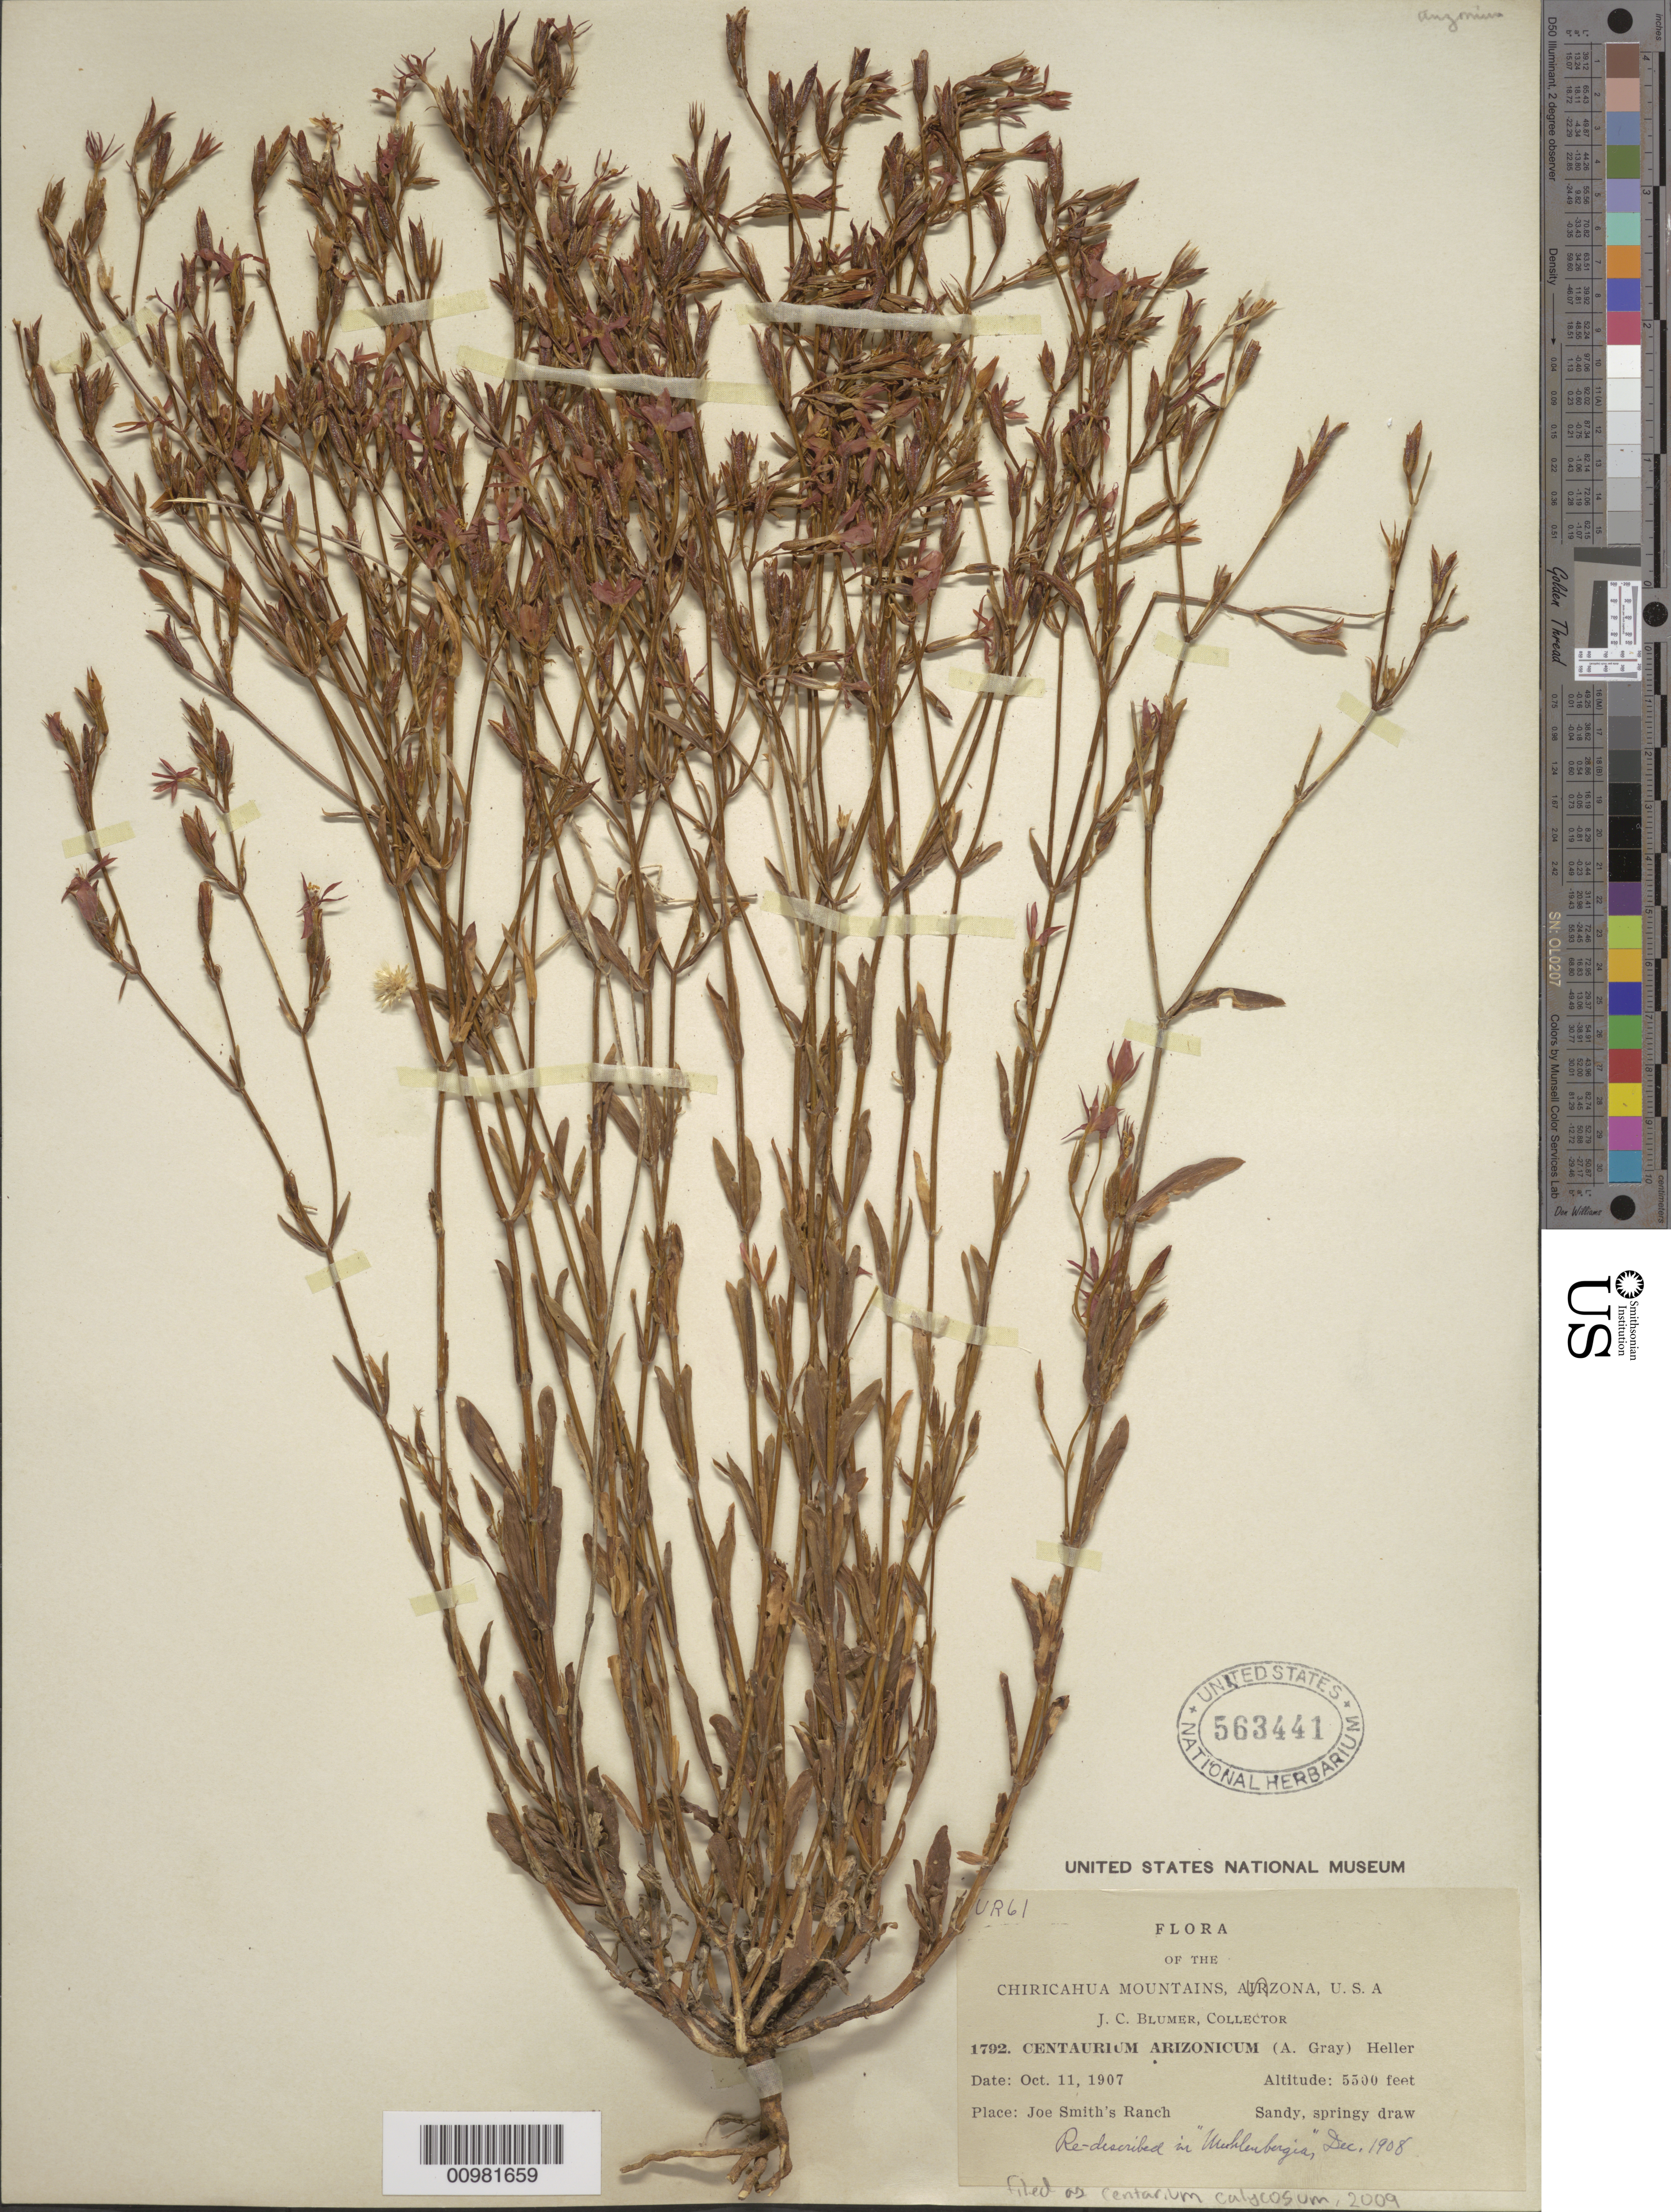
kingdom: Plantae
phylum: Tracheophyta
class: Magnoliopsida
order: Gentianales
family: Gentianaceae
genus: Centaurium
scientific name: Centaurium calycosum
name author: (Buckley) Buckley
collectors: J. C. Blumer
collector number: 1792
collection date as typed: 11 Oct 1907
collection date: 1907-10-11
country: United States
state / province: Arizona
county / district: Cochise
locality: Chiricahua Mts., Joe Smith's Ranch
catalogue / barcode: US 563441